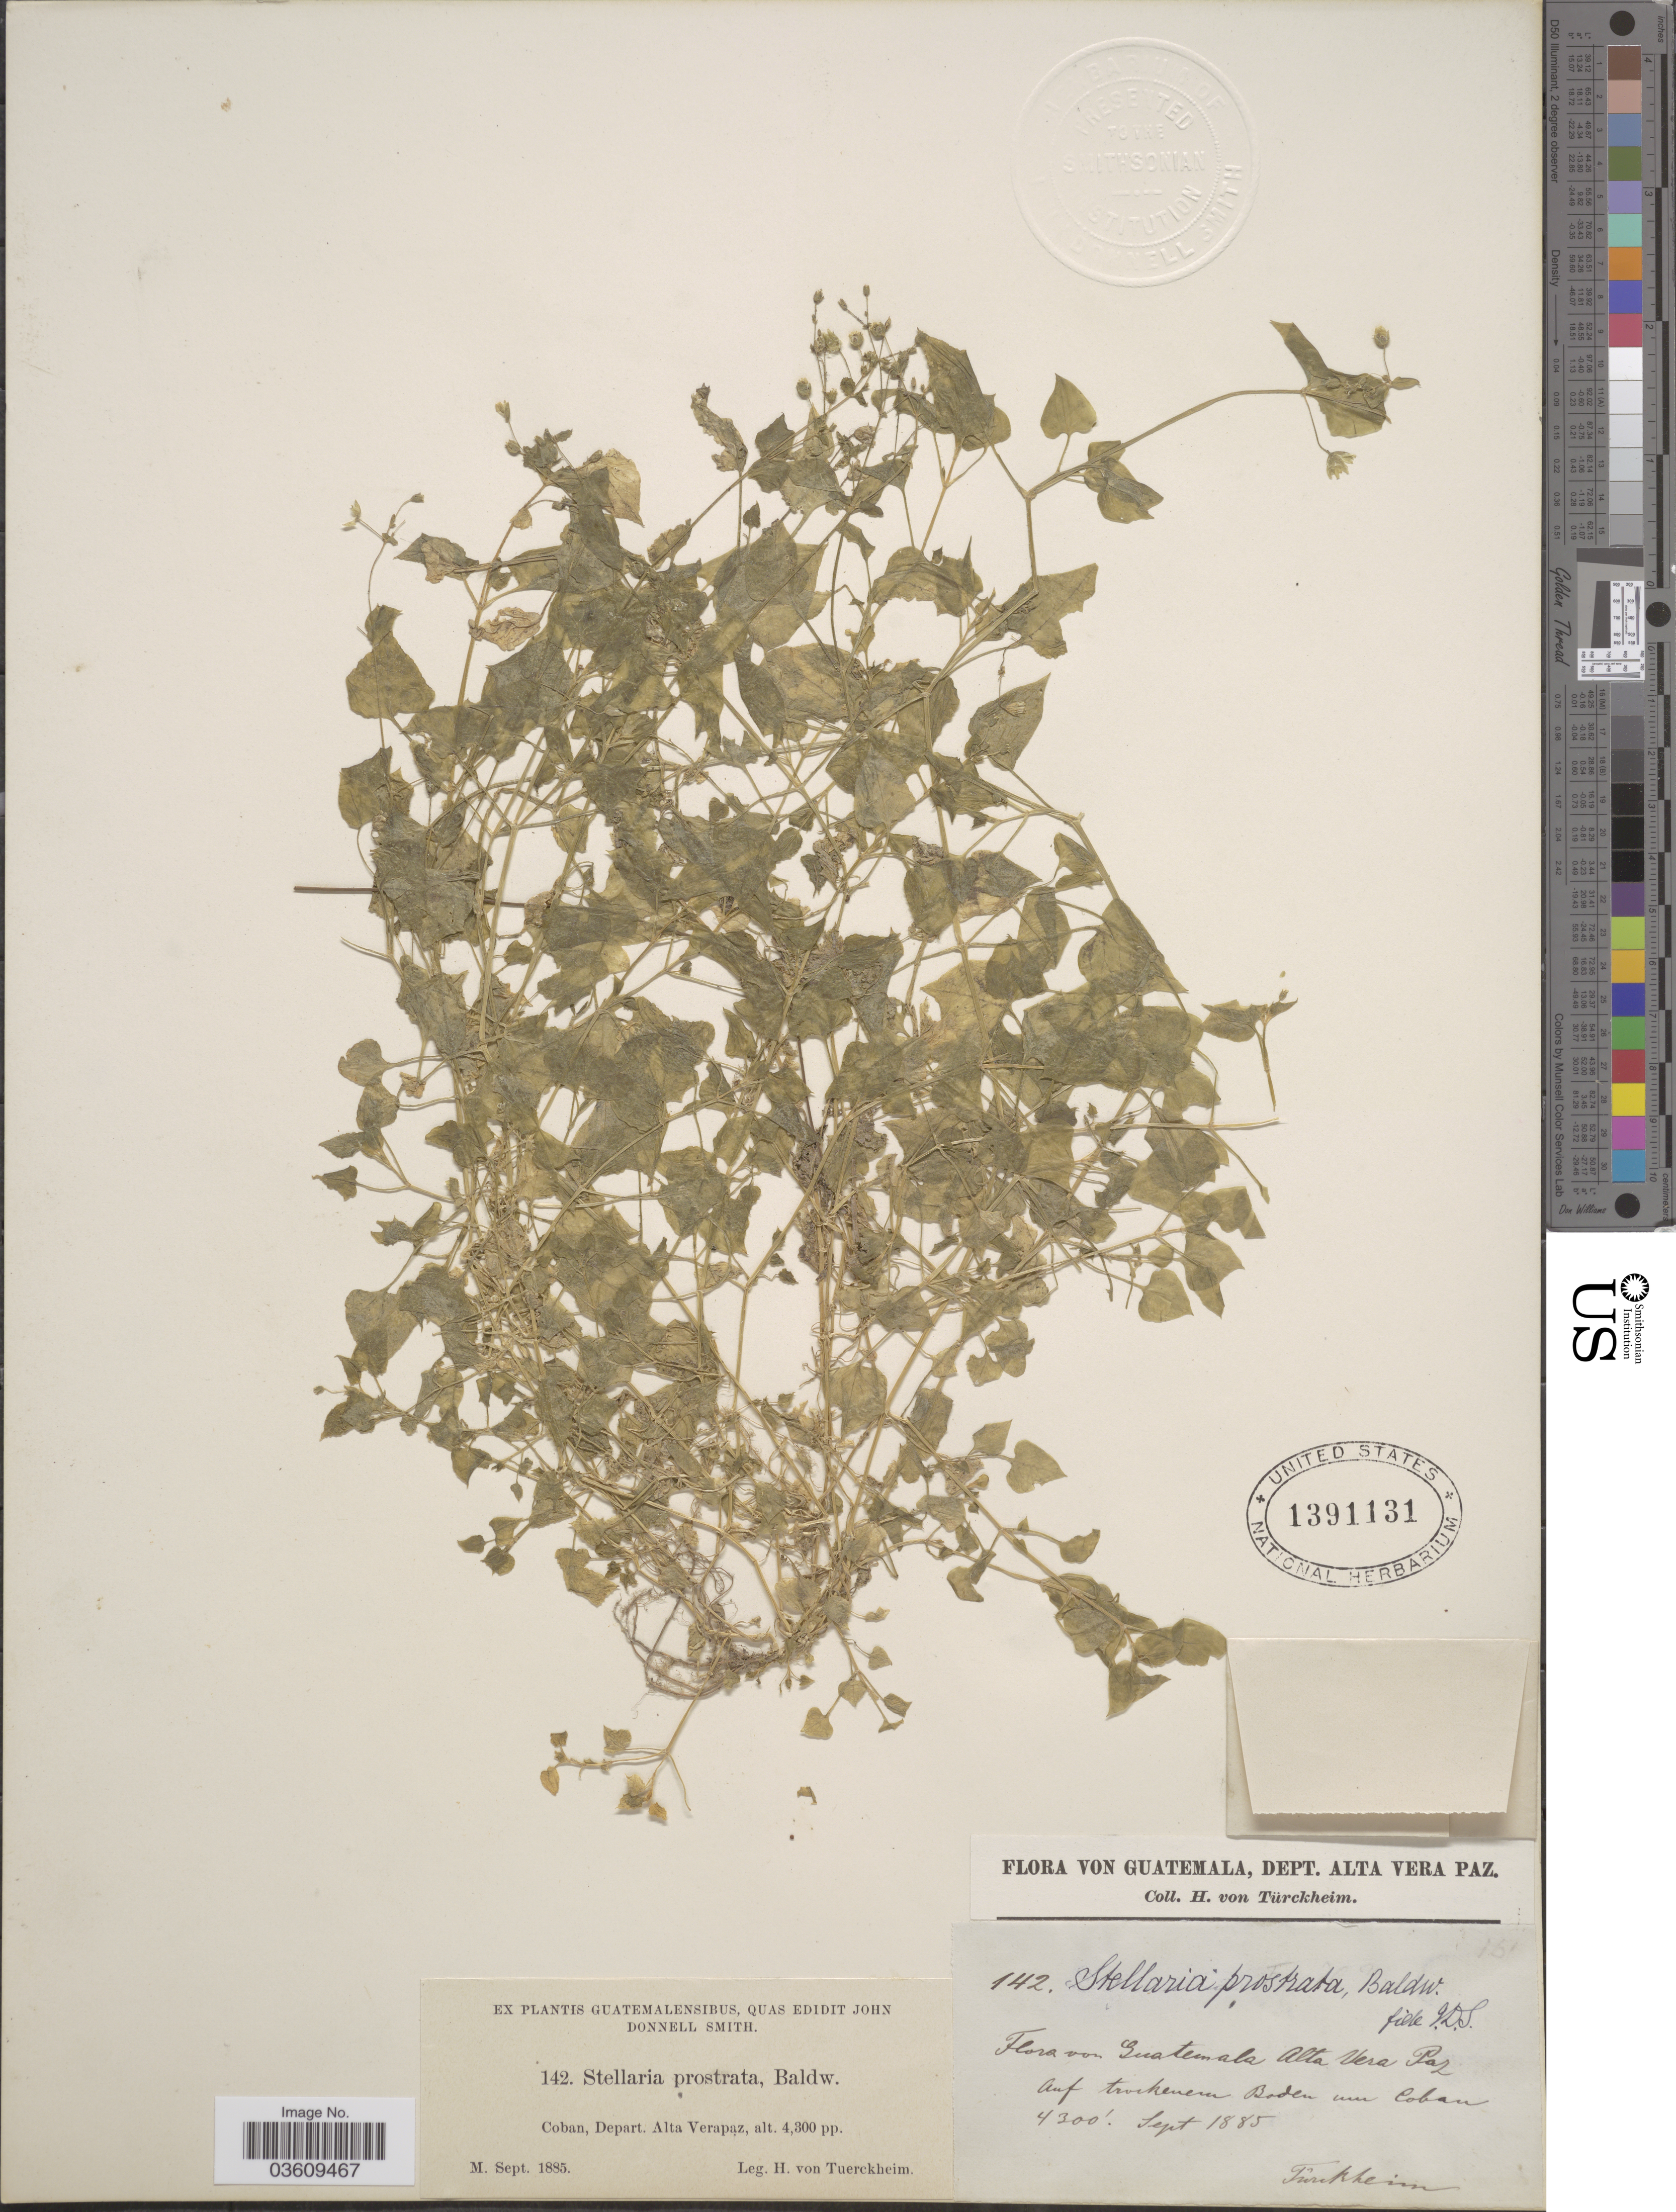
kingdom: Plantae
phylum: Tracheophyta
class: Magnoliopsida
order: Caryophyllales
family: Caryophyllaceae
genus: Stellaria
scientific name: Stellaria prostrata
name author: Baldwin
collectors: H. von Türckheim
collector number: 142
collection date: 1885-09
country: Guatemala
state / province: Alta Verapaz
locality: Coban, Depart. Alta Verapaz.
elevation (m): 1311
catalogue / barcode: US 1391131